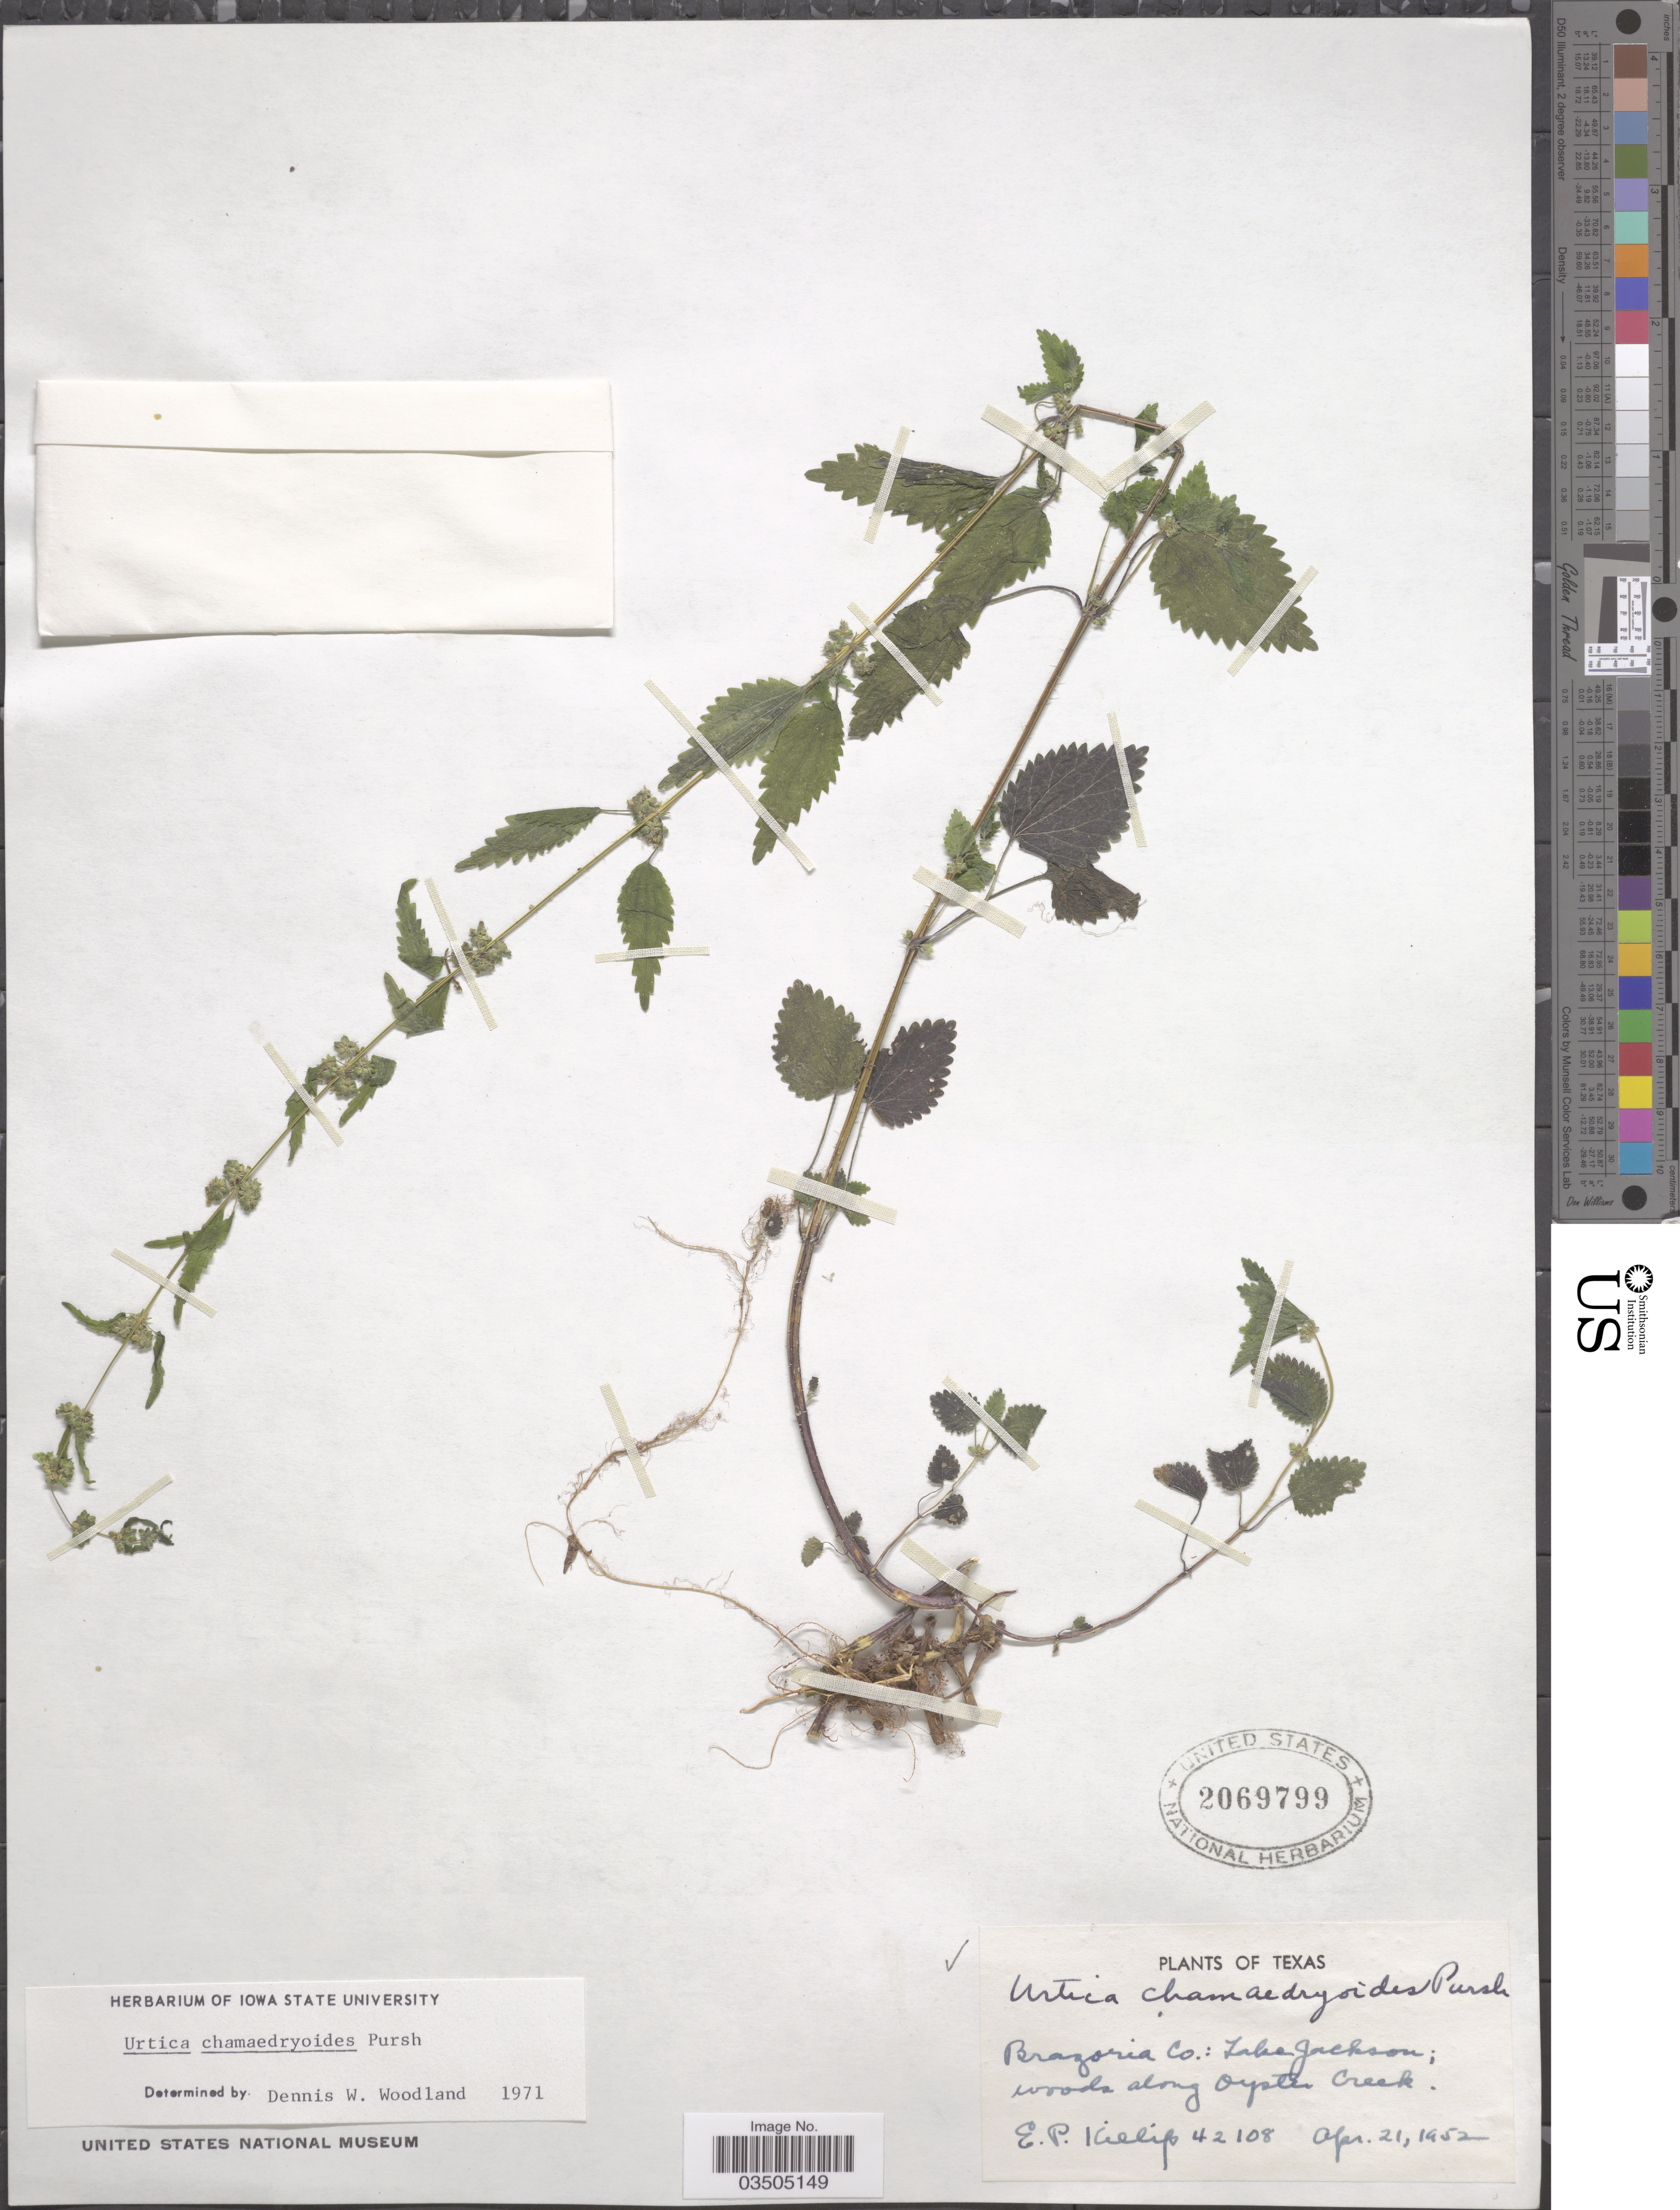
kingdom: Plantae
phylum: Tracheophyta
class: Magnoliopsida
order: Rosales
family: Urticaceae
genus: Urtica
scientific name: Urtica chamaedryoides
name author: Pursh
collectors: E. P. Killip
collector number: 42108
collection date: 1952-04-21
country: United States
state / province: Texas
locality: Brazoria Co.: Lake Jackson; woods along Oyster Creek.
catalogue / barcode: US 2069799